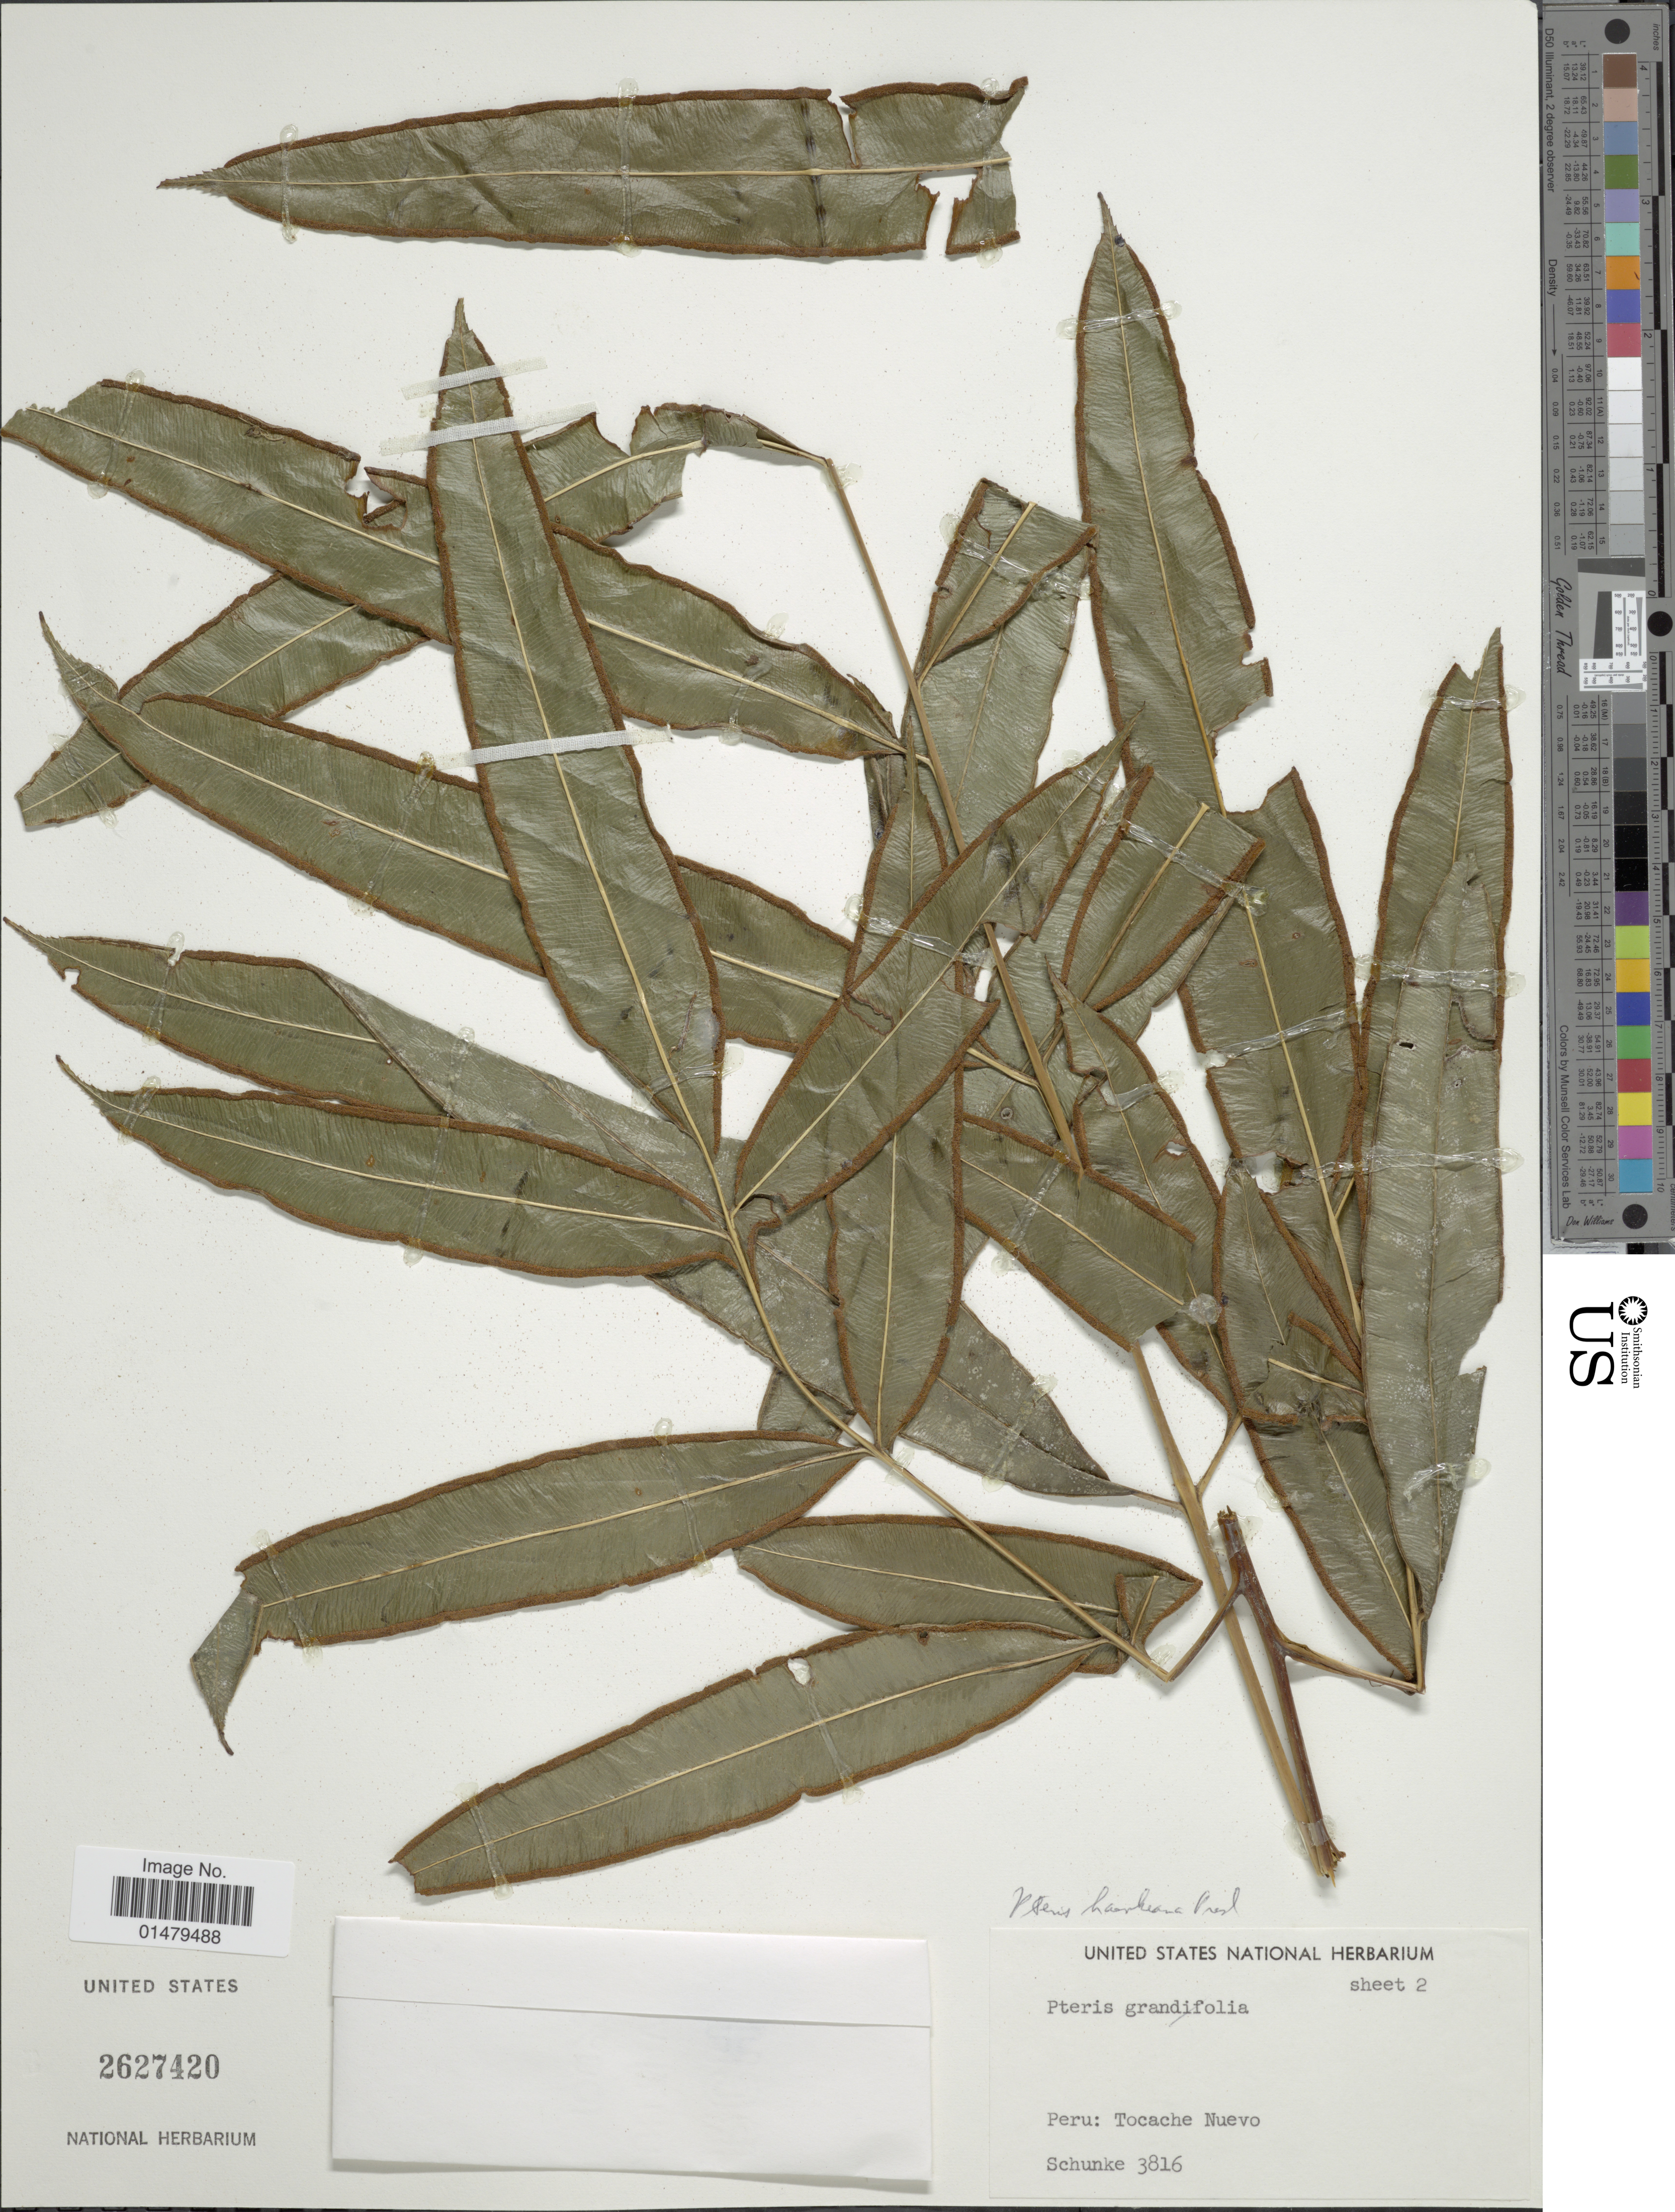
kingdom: Plantae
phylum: Tracheophyta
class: Polypodiopsida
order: Polypodiales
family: Pteridaceae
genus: Pteris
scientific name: Pteris haenkeana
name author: C. Presl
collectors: Schunke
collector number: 3816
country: Peru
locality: Tocache Nuevo.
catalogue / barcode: US 2627420